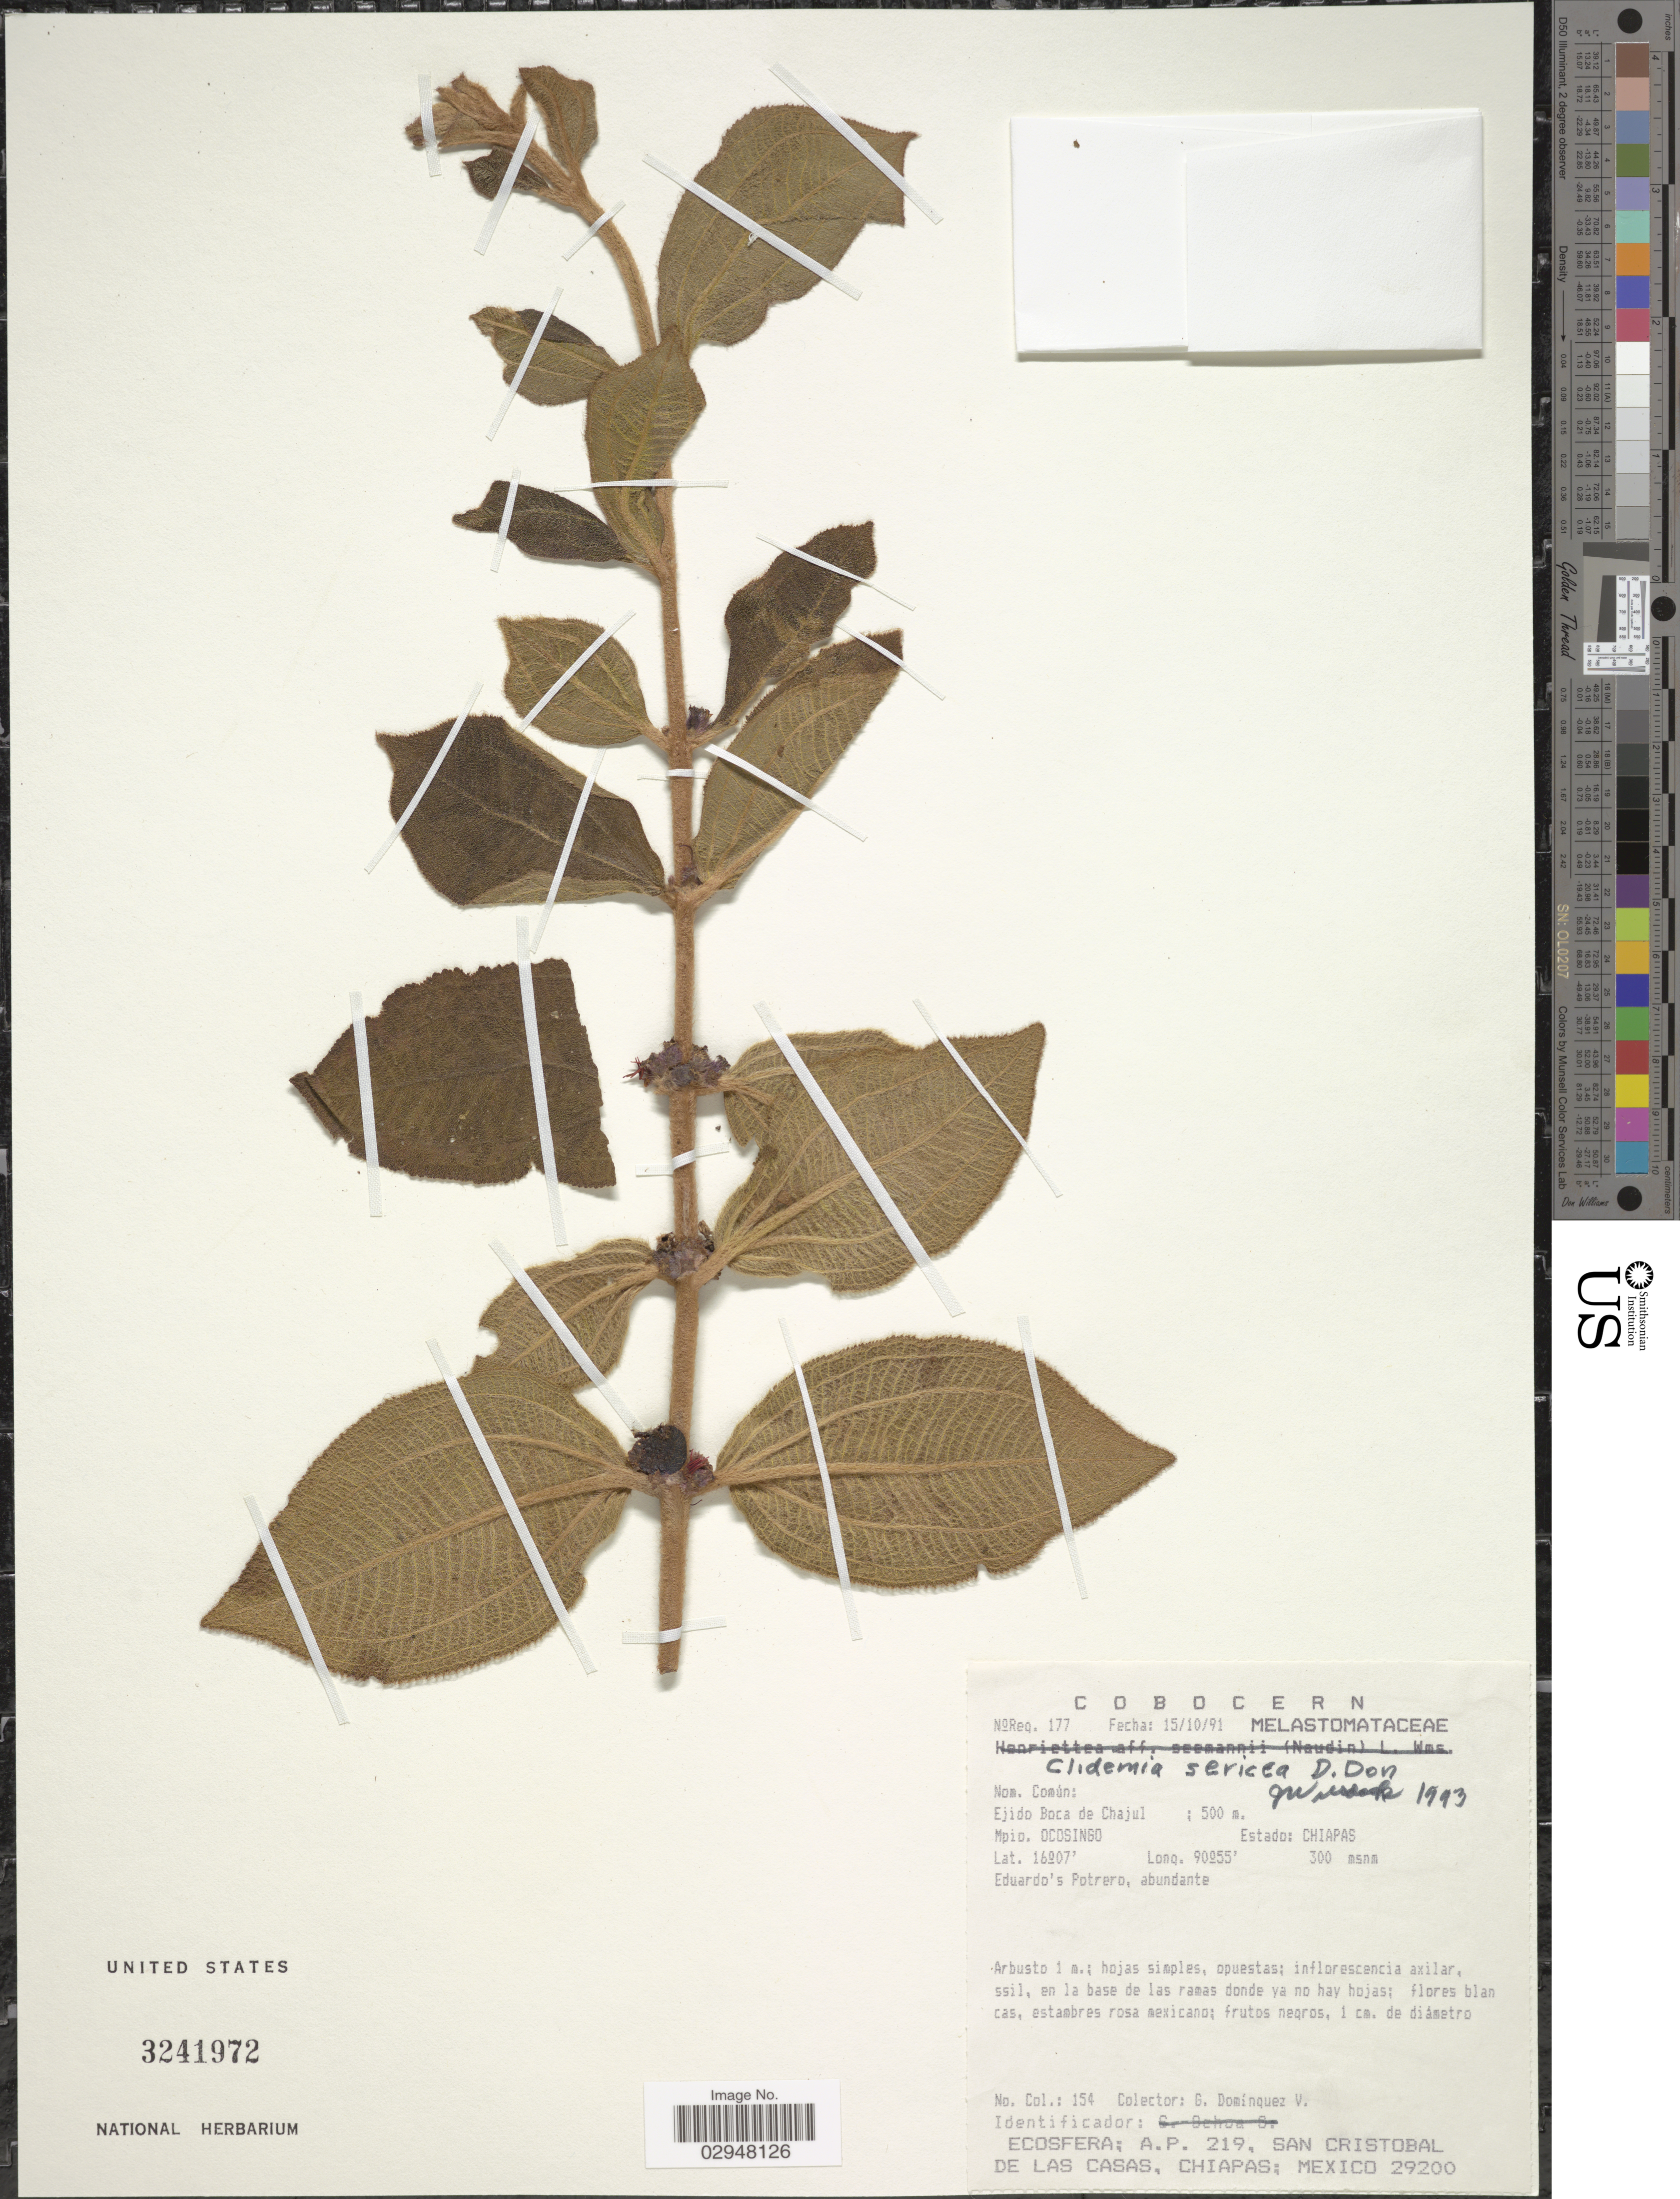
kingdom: Plantae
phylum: Tracheophyta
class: Magnoliopsida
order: Myrtales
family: Melastomataceae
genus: Clidemia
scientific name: Clidemia rubra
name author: (Aubl.) Mart.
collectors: G. Dominquez V.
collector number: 154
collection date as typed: Transcribed d/m/y: 15/10/91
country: Mexico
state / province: Chiapas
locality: Ejido Boca de Chajul. Mpio. Ocosingo. Eduardo's Potrero.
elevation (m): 300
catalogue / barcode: US 3241972